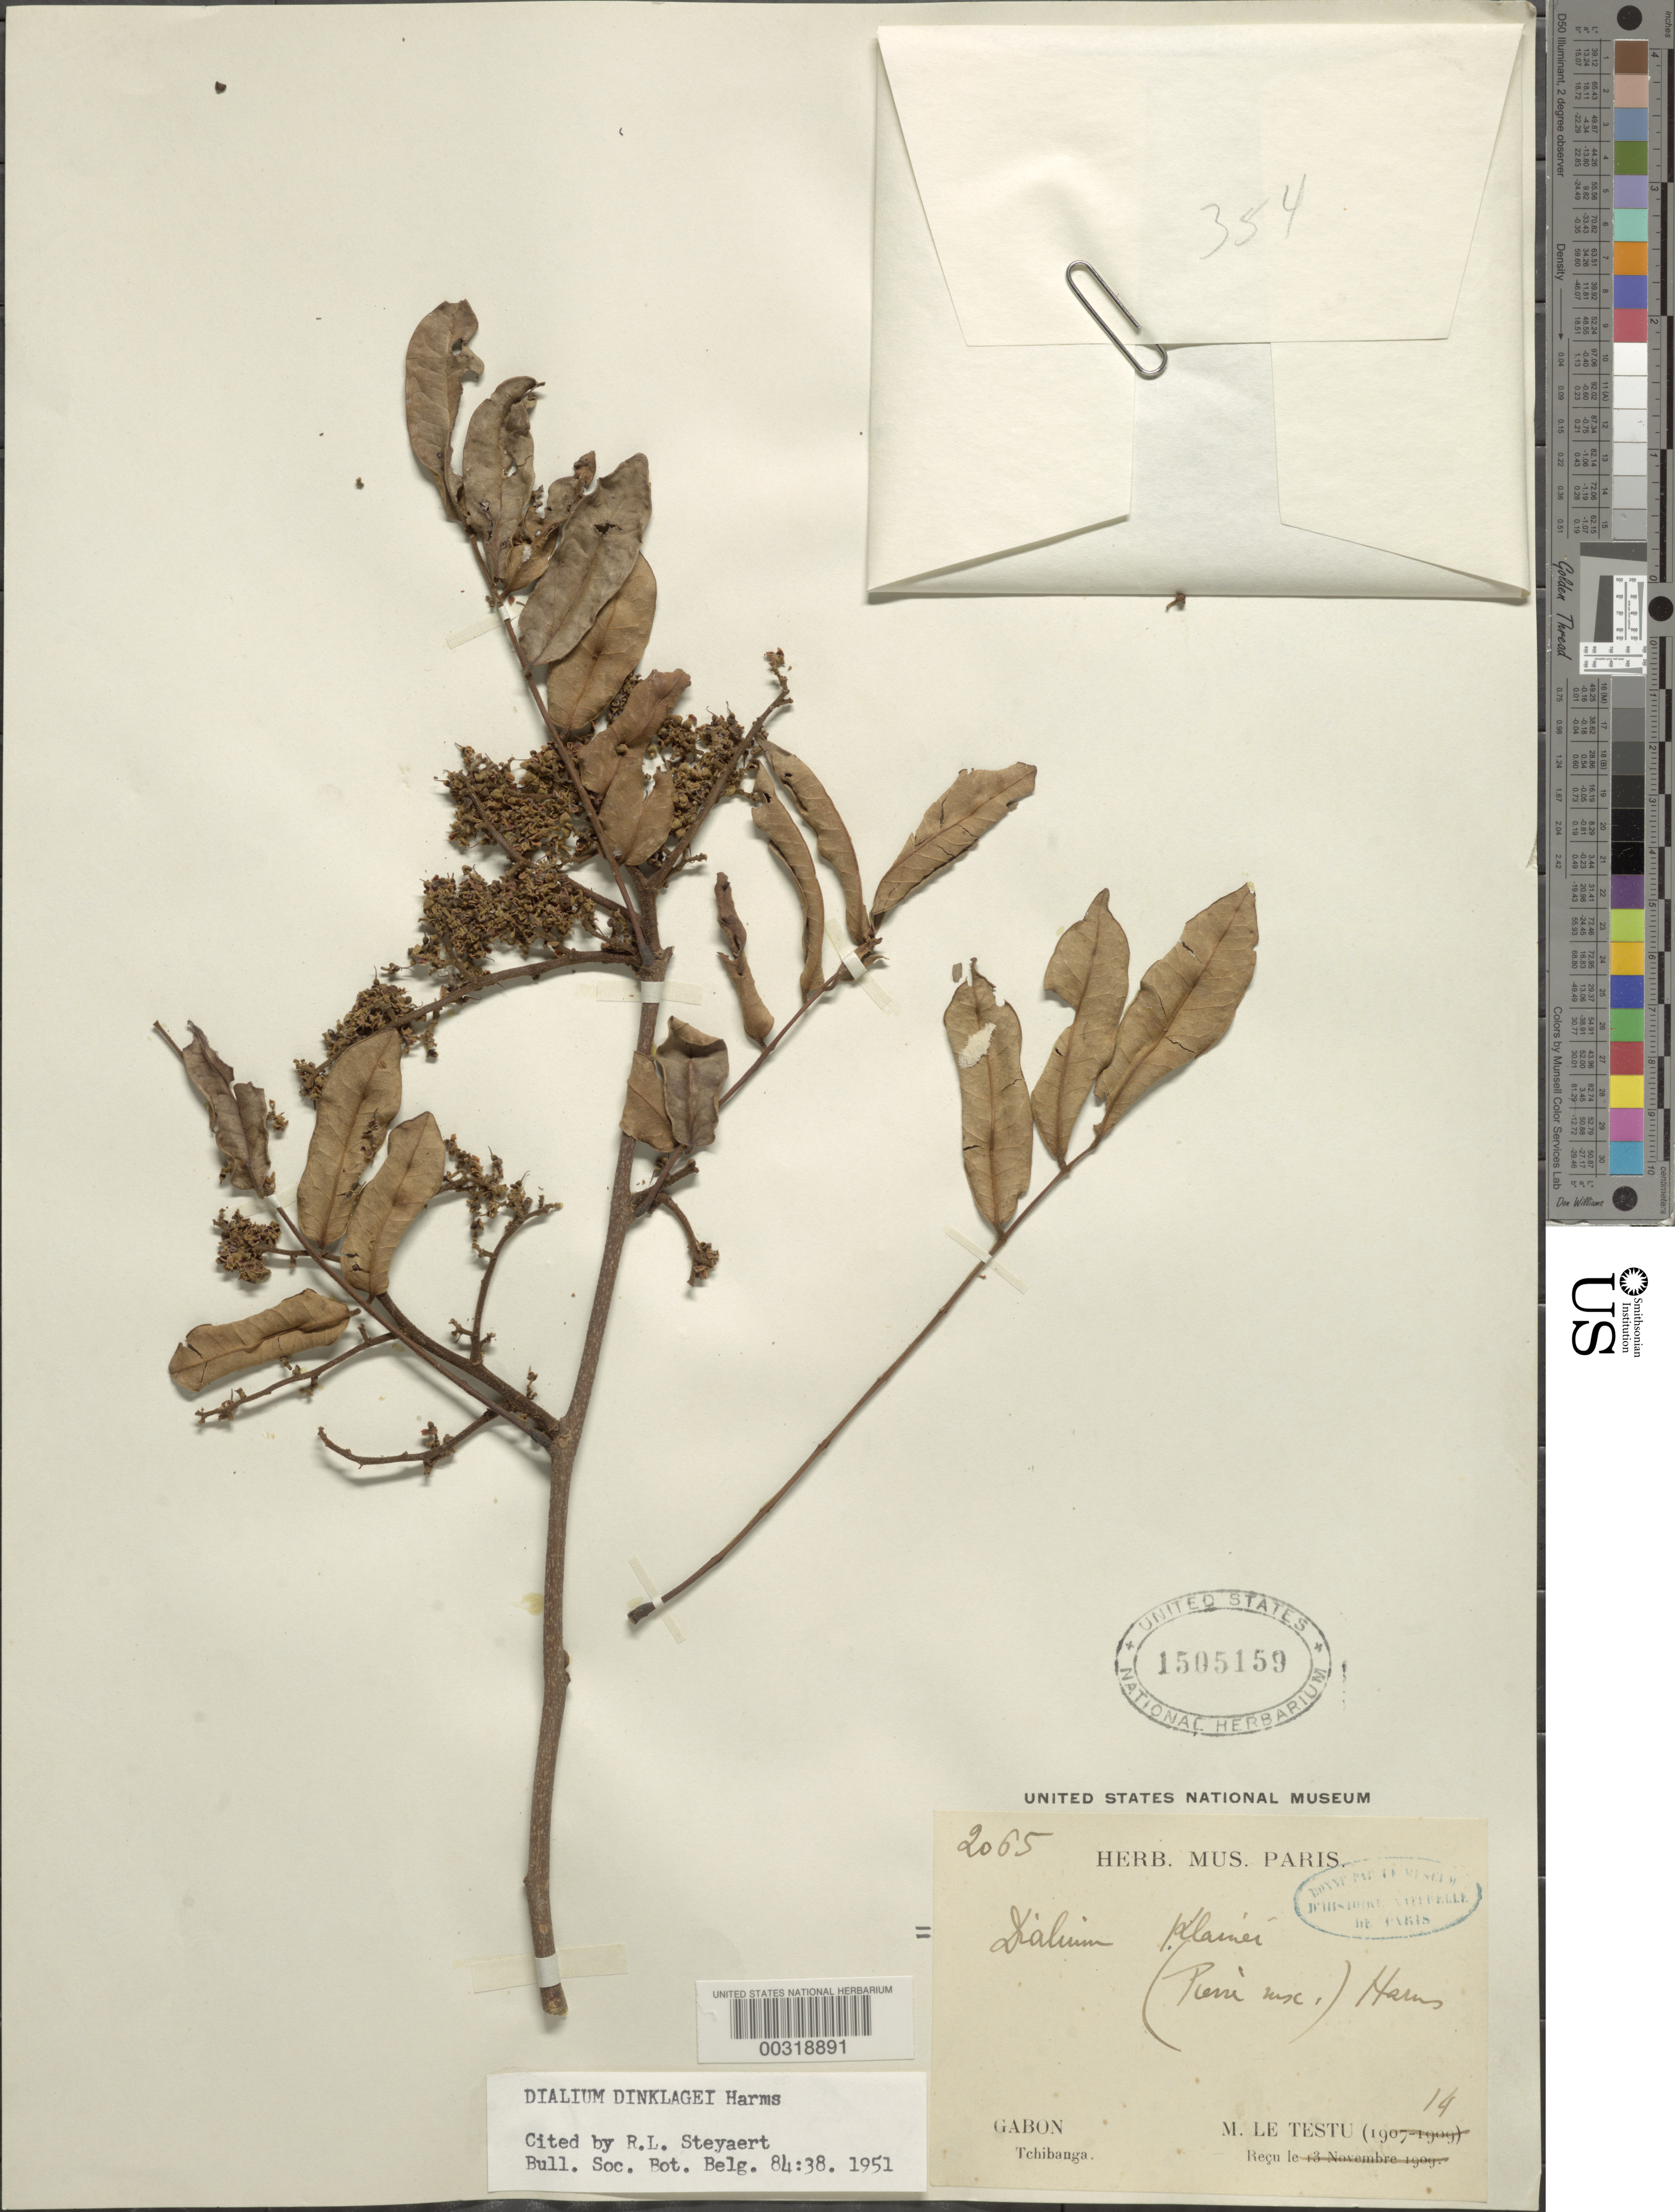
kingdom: Plantae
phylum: Tracheophyta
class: Magnoliopsida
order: Fabales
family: Fabaceae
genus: Dialium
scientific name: Dialium klainei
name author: Pierre ex Harms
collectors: G. Le Testu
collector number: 2065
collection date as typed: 1914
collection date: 1914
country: Gabon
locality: Tchibanga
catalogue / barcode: US 1505159